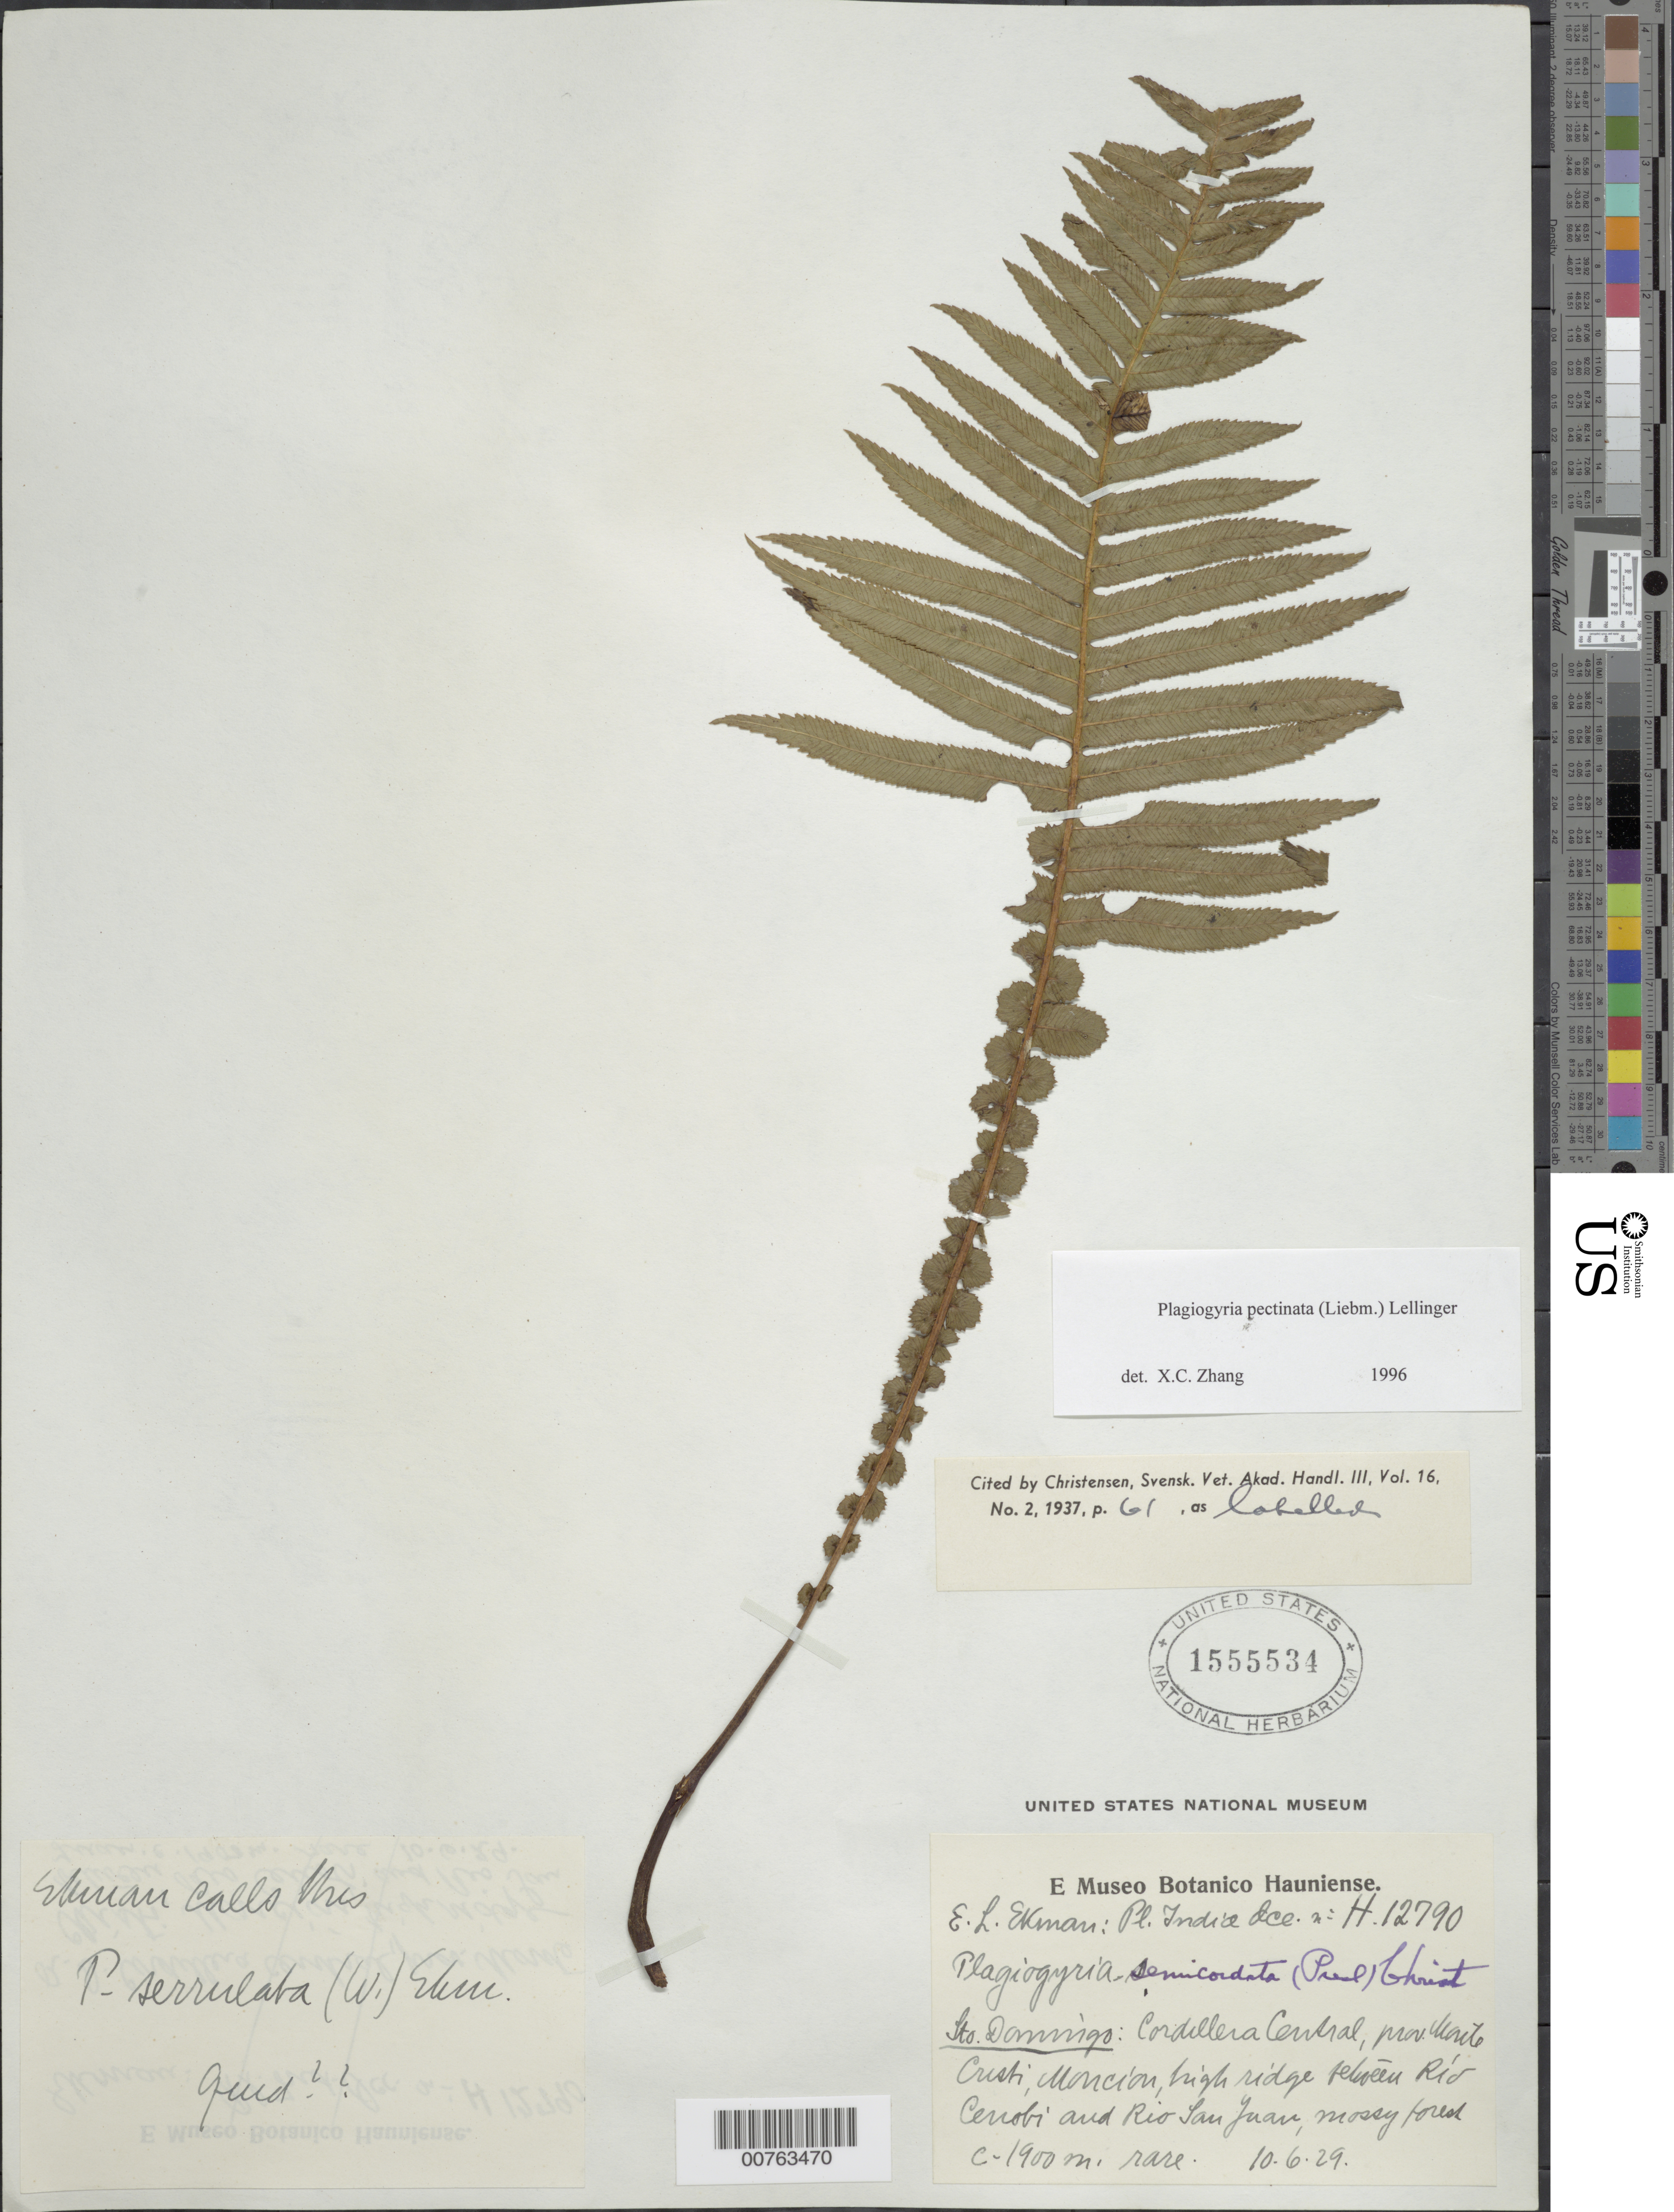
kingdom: Plantae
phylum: Tracheophyta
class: Polypodiopsida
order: Cyatheales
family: Plagiogyriaceae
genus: Plagiogyria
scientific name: Plagiogyria serrulata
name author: (Sw.) Lellinger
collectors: E. L. Ekman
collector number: H 12790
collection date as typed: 10 Jun 1929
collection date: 1929-06-10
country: Dominican Republic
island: Hispaniola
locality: Cordillera Central. Provincia Monte Cristi, Monción, high ridge between Rio Cenobi and Rio San Juan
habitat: Mossy forest; rare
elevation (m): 1900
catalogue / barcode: US 1555534